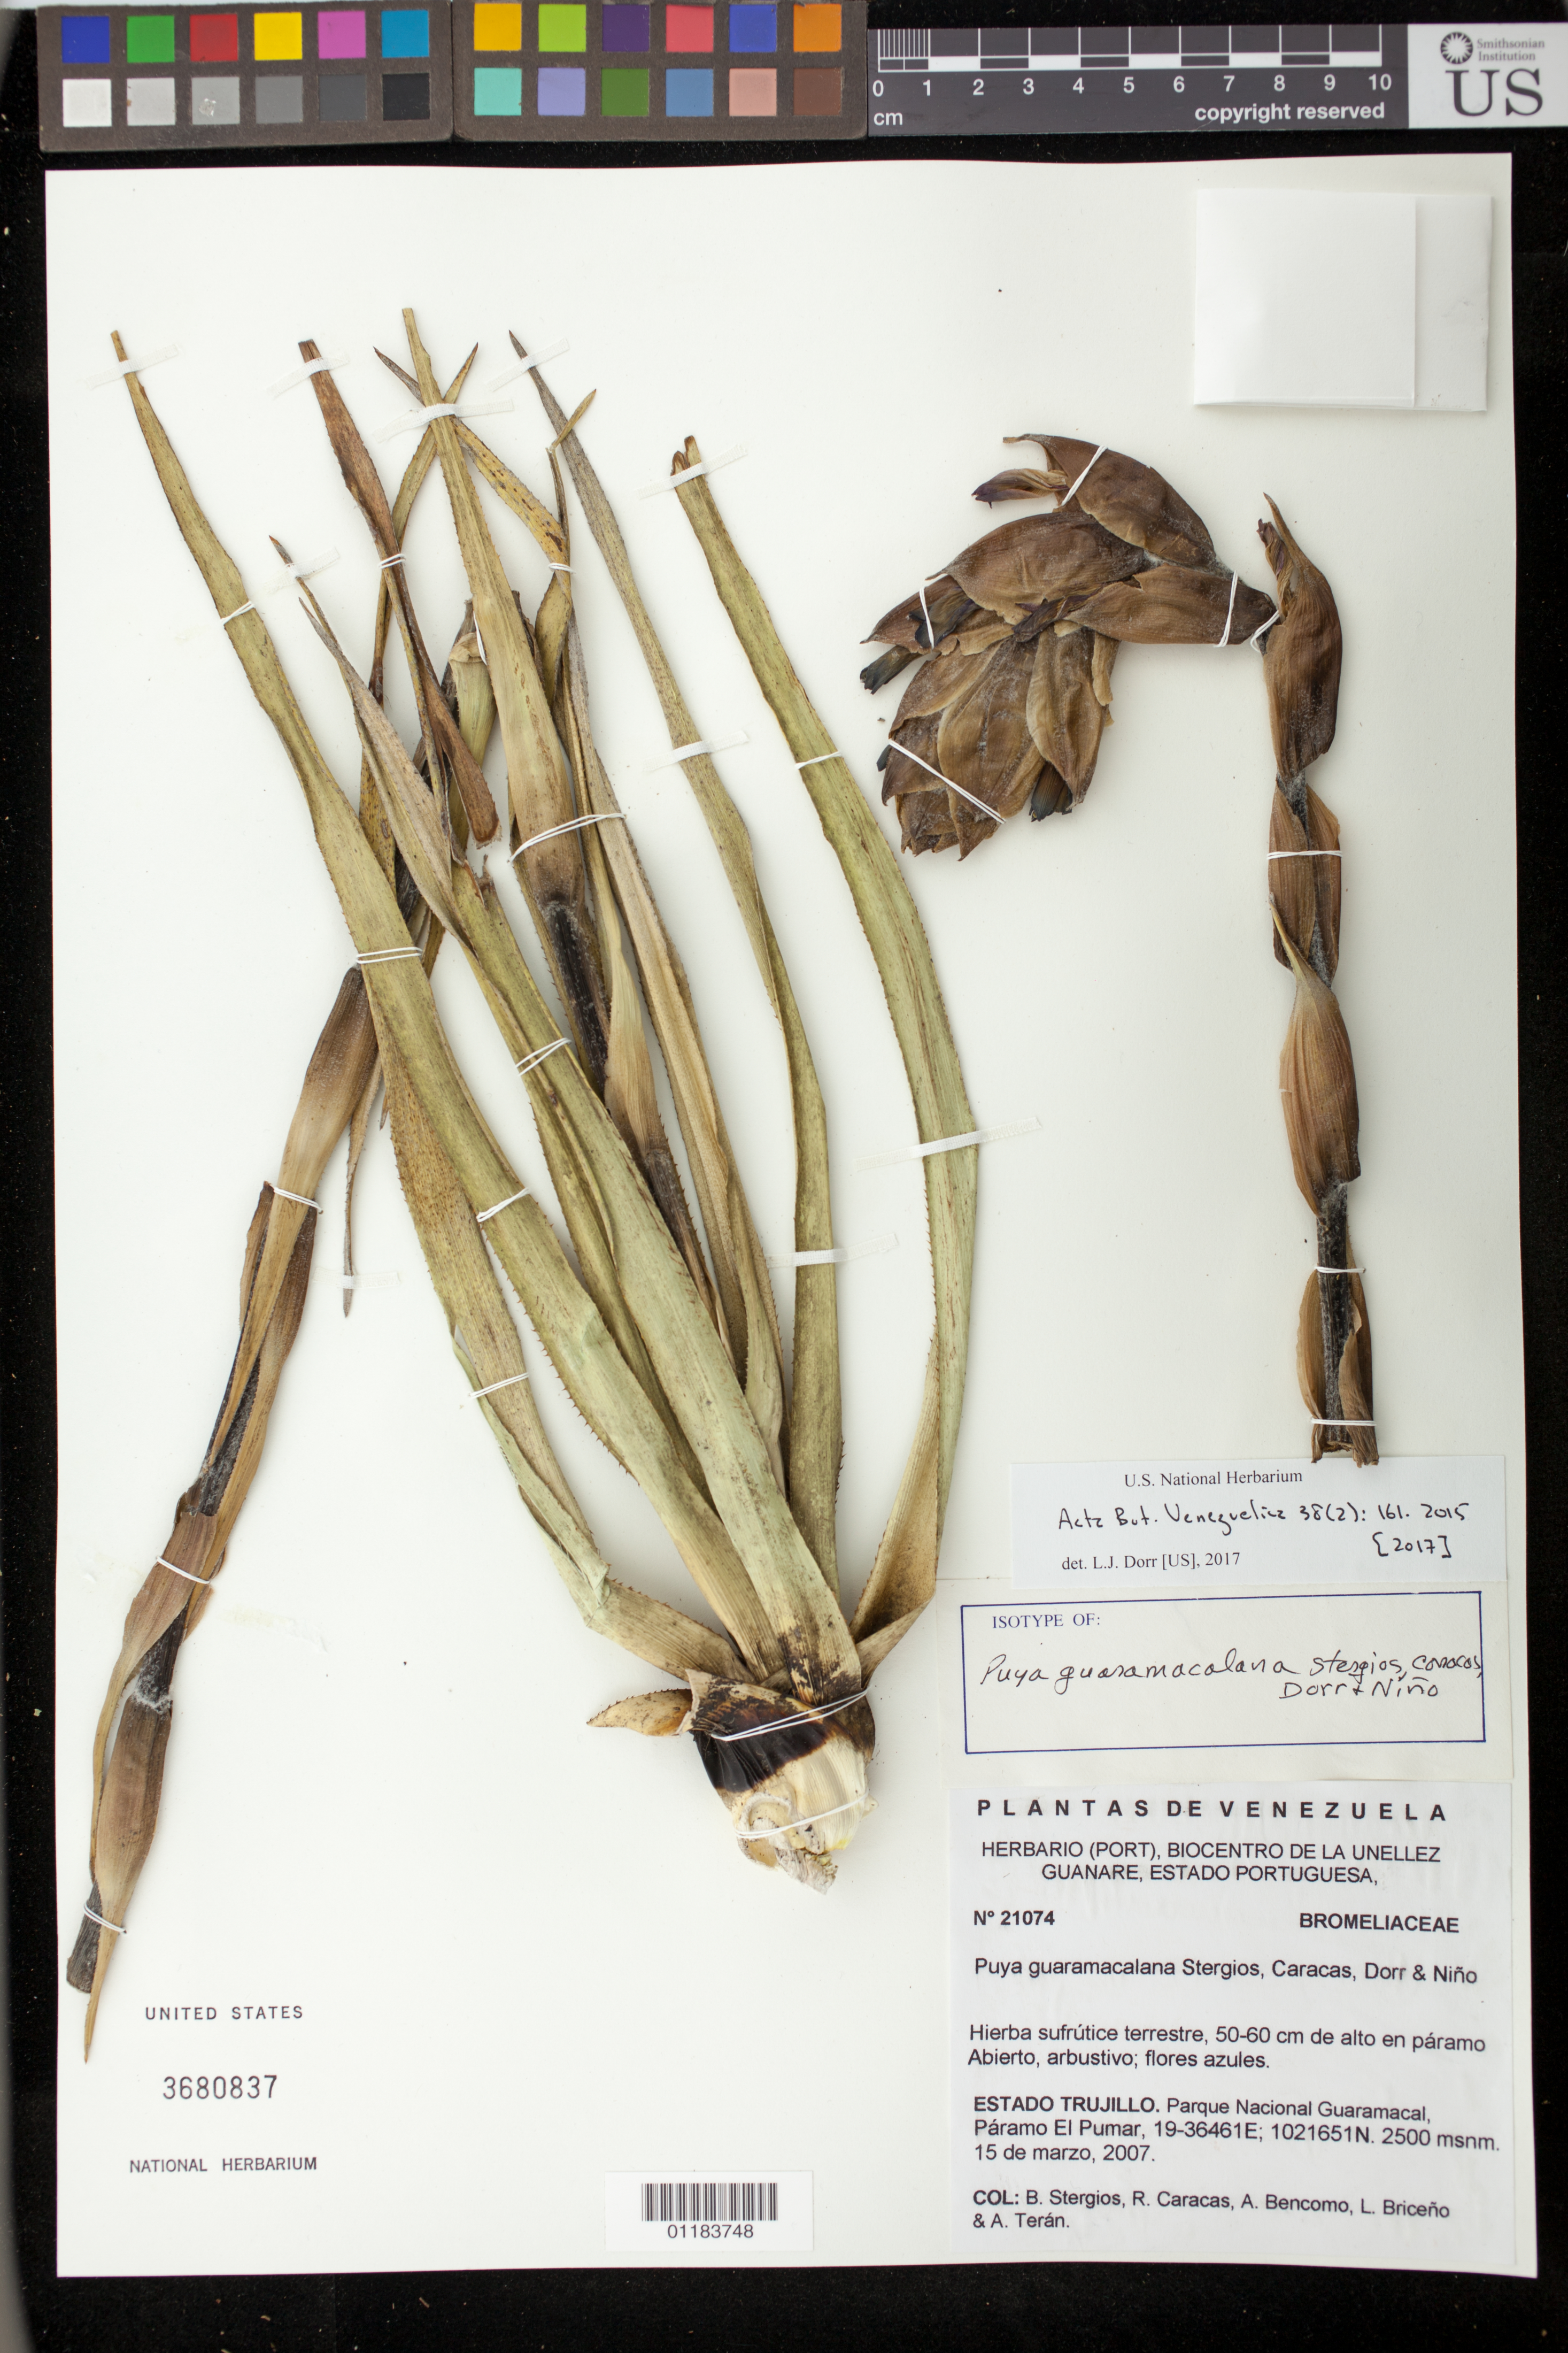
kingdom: Plantae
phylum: Tracheophyta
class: Liliopsida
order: Poales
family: Bromeliaceae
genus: Puya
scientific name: Puya guaramacalana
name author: Stergios et al.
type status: Isotype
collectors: B. G. Stergios, R. Caracas, A. Bencomo, L. Briceño & A. Teran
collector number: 21074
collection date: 2007-03-15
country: Venezuela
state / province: Trujillo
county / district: Boconó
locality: Parque Nacional Guaramacal, paramo el Pumar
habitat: paramo abierto arbustivo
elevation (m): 2500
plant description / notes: ISOTYPE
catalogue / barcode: US 3680837